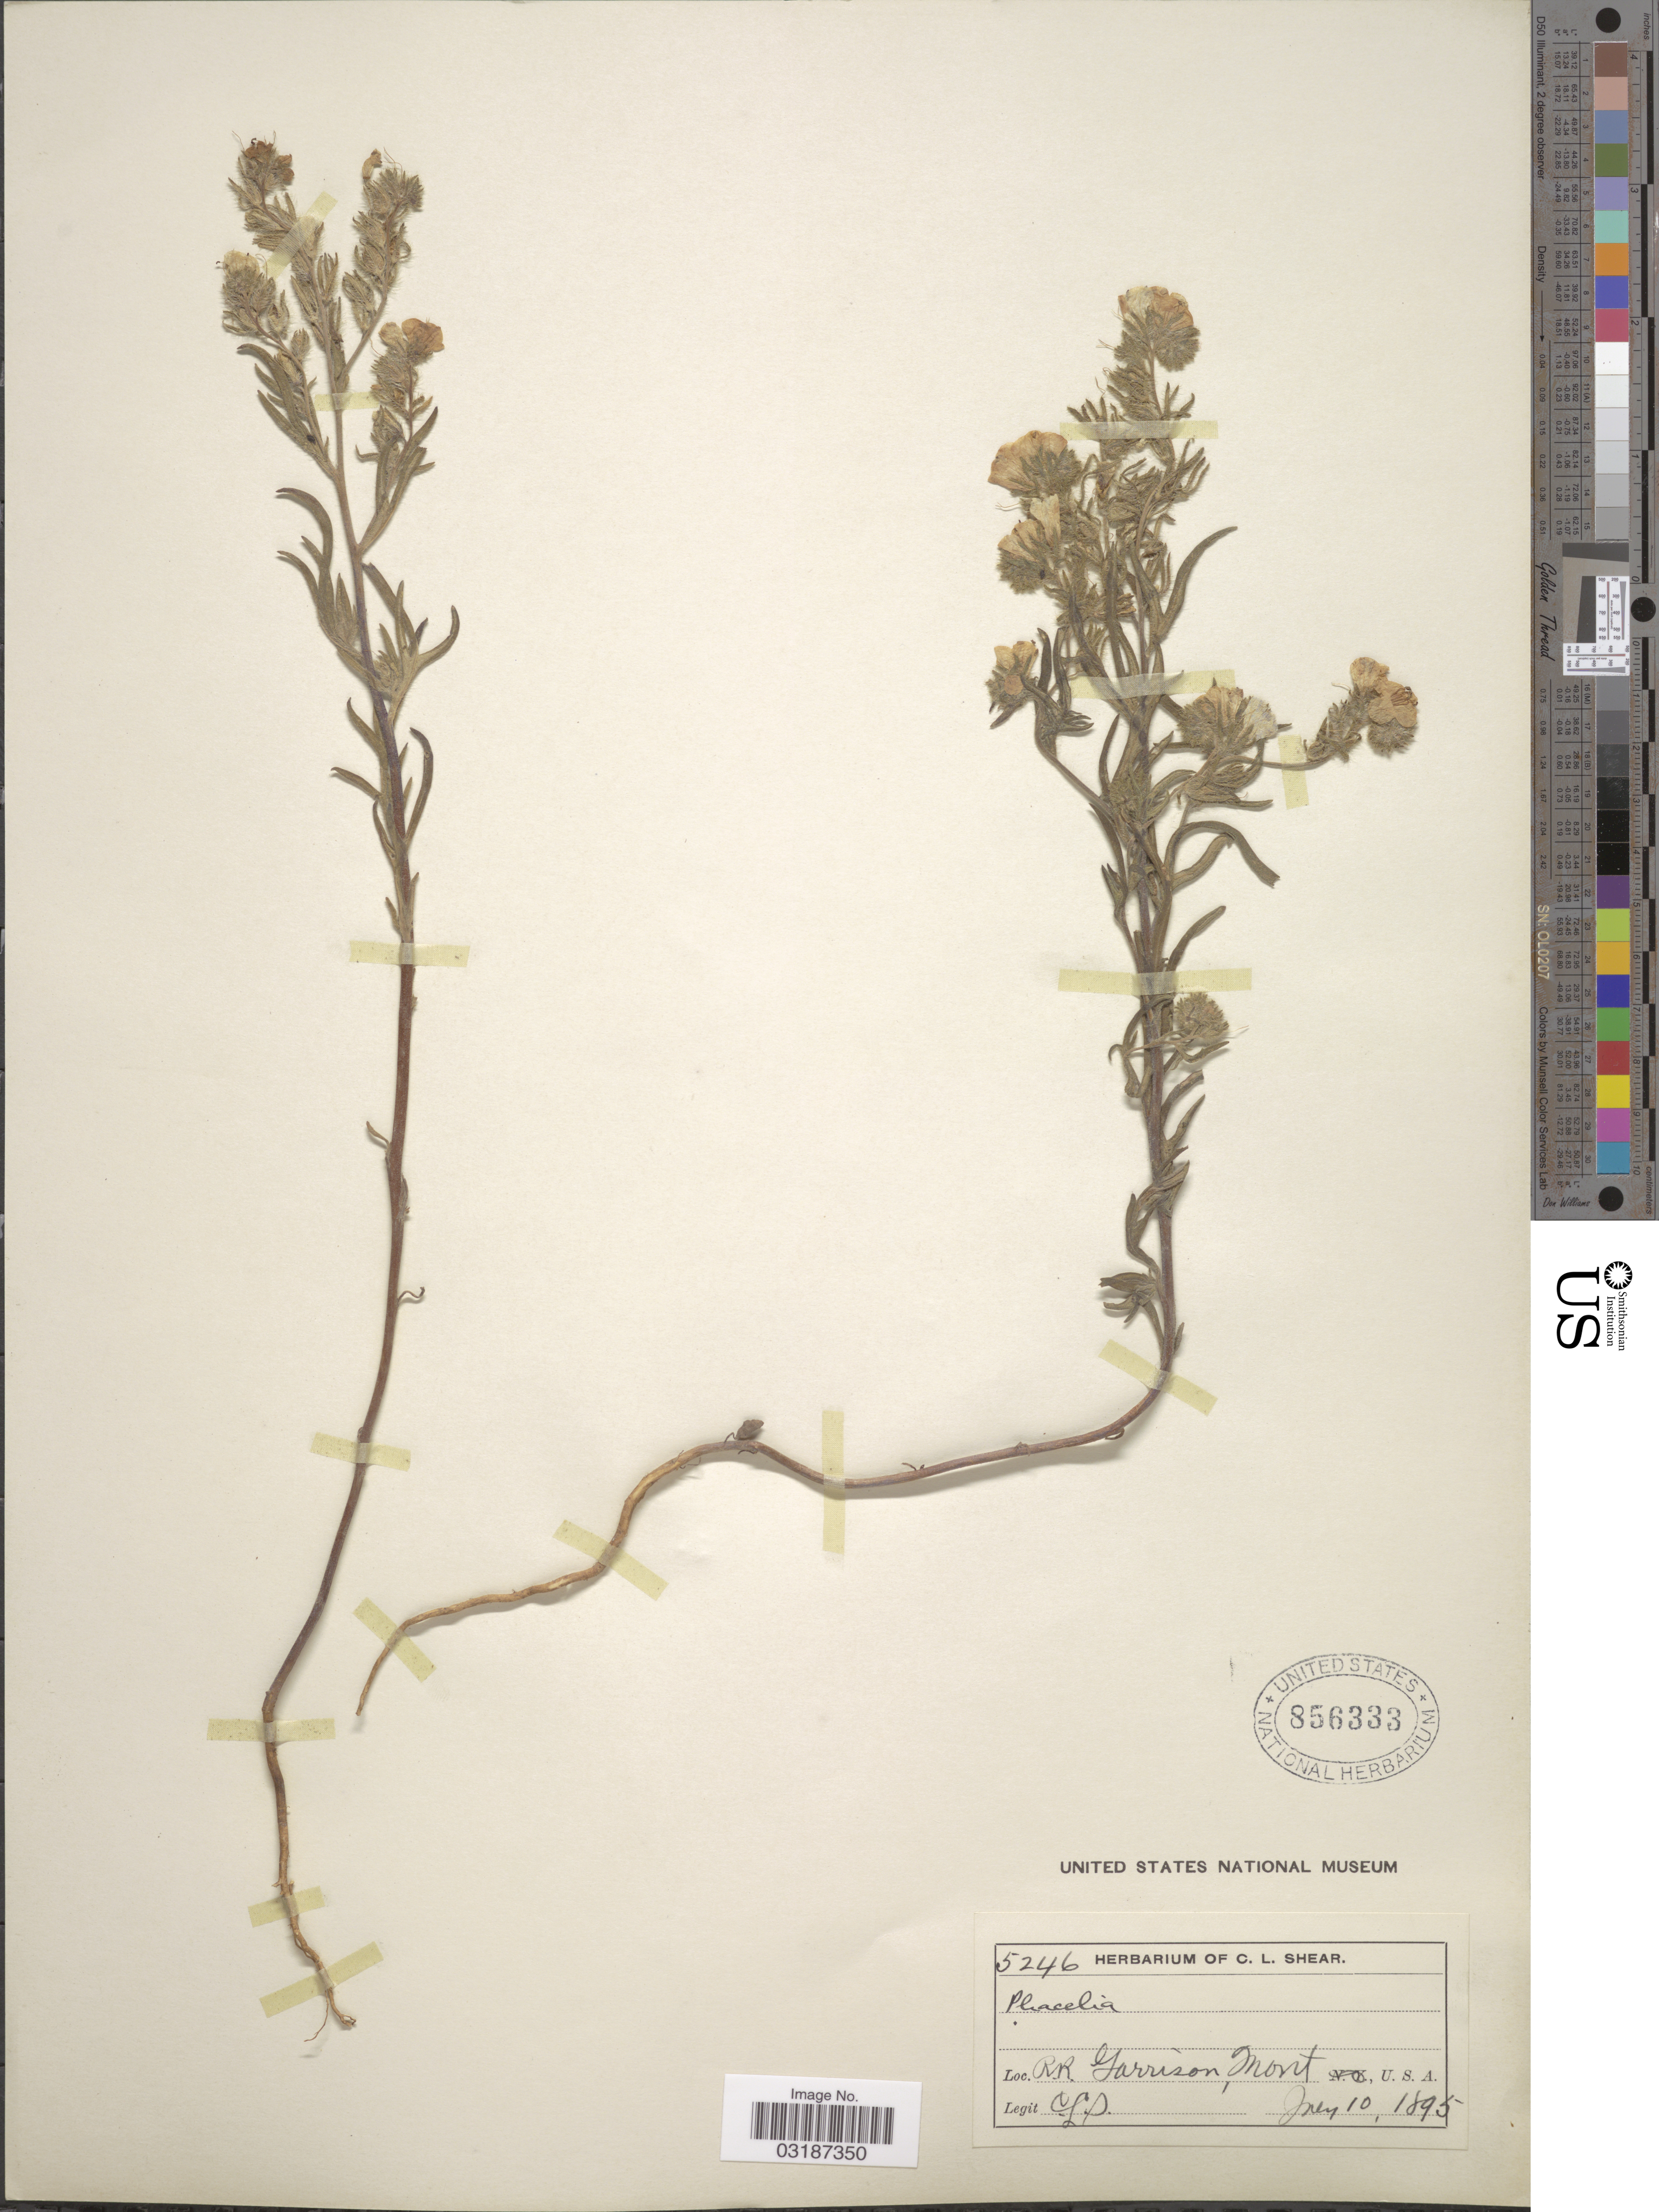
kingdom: Plantae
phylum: Tracheophyta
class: Magnoliopsida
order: Boraginales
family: Hydrophyllaceae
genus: Phacelia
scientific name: Phacelia linearis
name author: (Pursh) Holz.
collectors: C. L. Shear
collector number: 5246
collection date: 1895-07-10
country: United States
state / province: Montana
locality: R.R. Garrison.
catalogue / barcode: US 856333